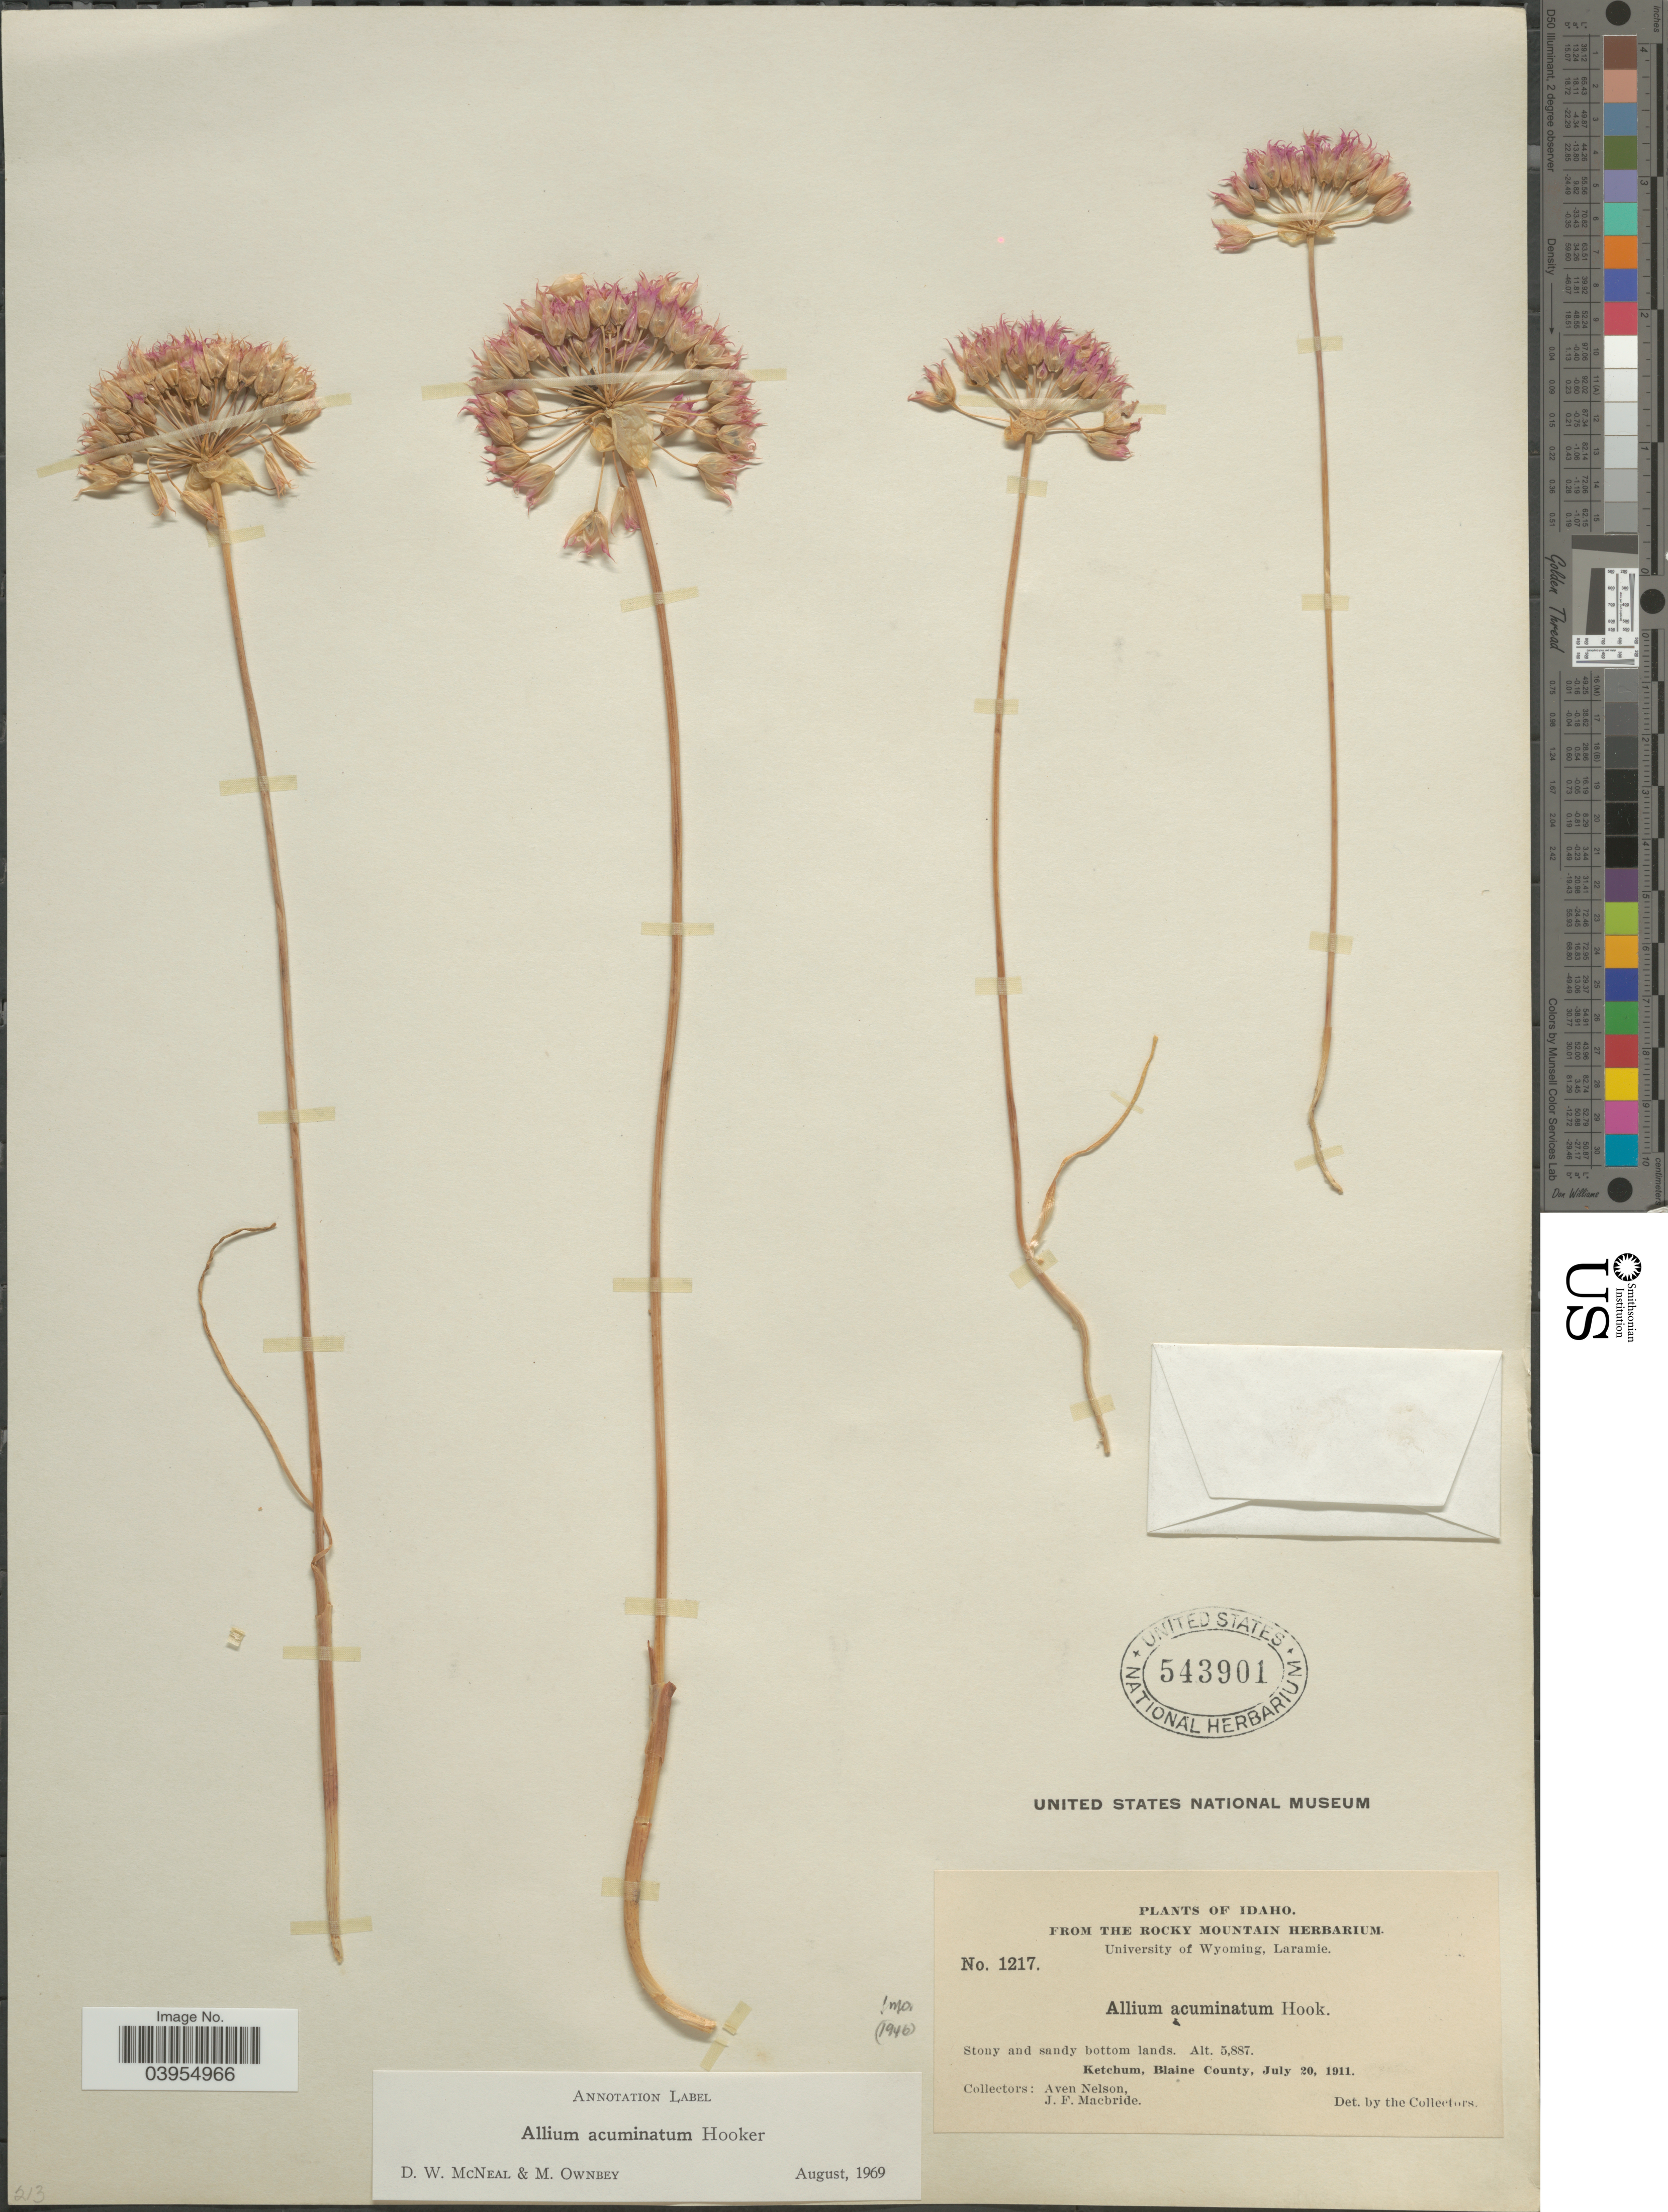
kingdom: Plantae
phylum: Tracheophyta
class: Liliopsida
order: Asparagales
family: Amaryllidaceae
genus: Allium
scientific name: Allium acuminatum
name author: Hook.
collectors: A. Nelson & J. F. Macbride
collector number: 1217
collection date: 1911-07-20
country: United States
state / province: Idaho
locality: Stony and sandy bottom lands. Ketchum, Blaine County.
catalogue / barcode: US 543901